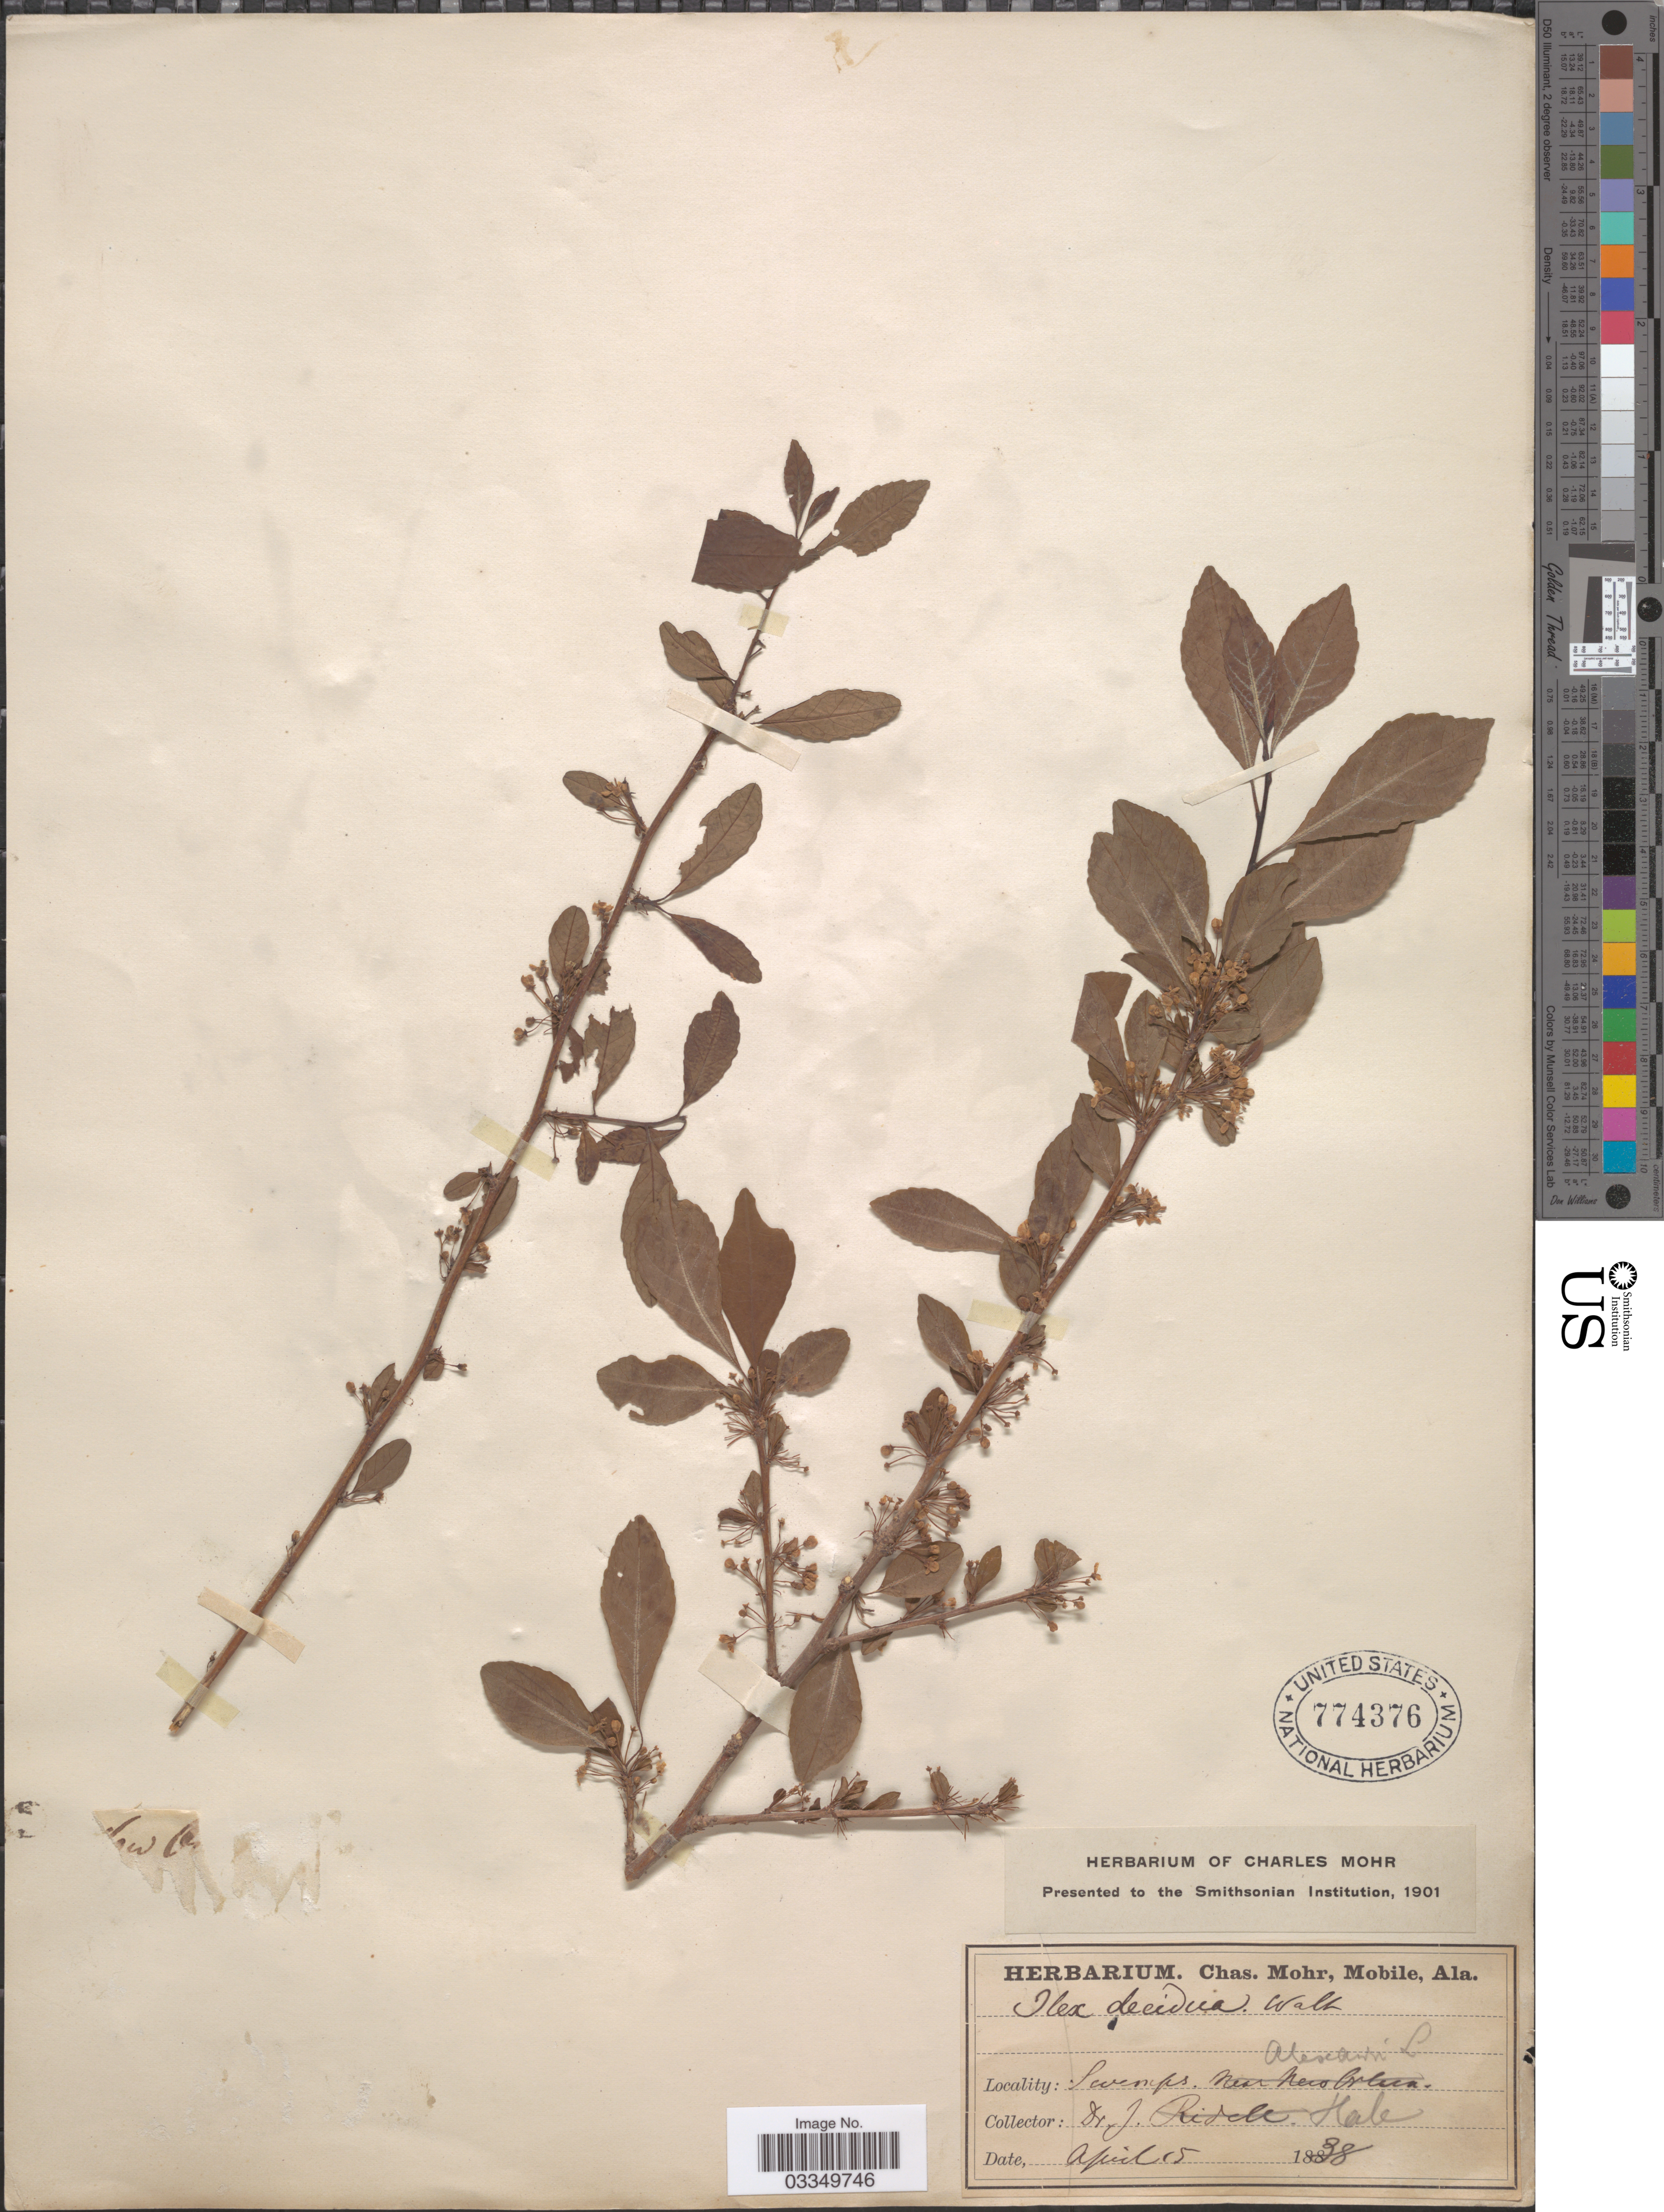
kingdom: Plantae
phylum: Tracheophyta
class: Magnoliopsida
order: Aquifoliales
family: Aquifoliaceae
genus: Ilex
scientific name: Ilex decidua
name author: Walter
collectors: J. Hale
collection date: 1838-04-15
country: United States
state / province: Louisiana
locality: Alexandria L.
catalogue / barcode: US 774376